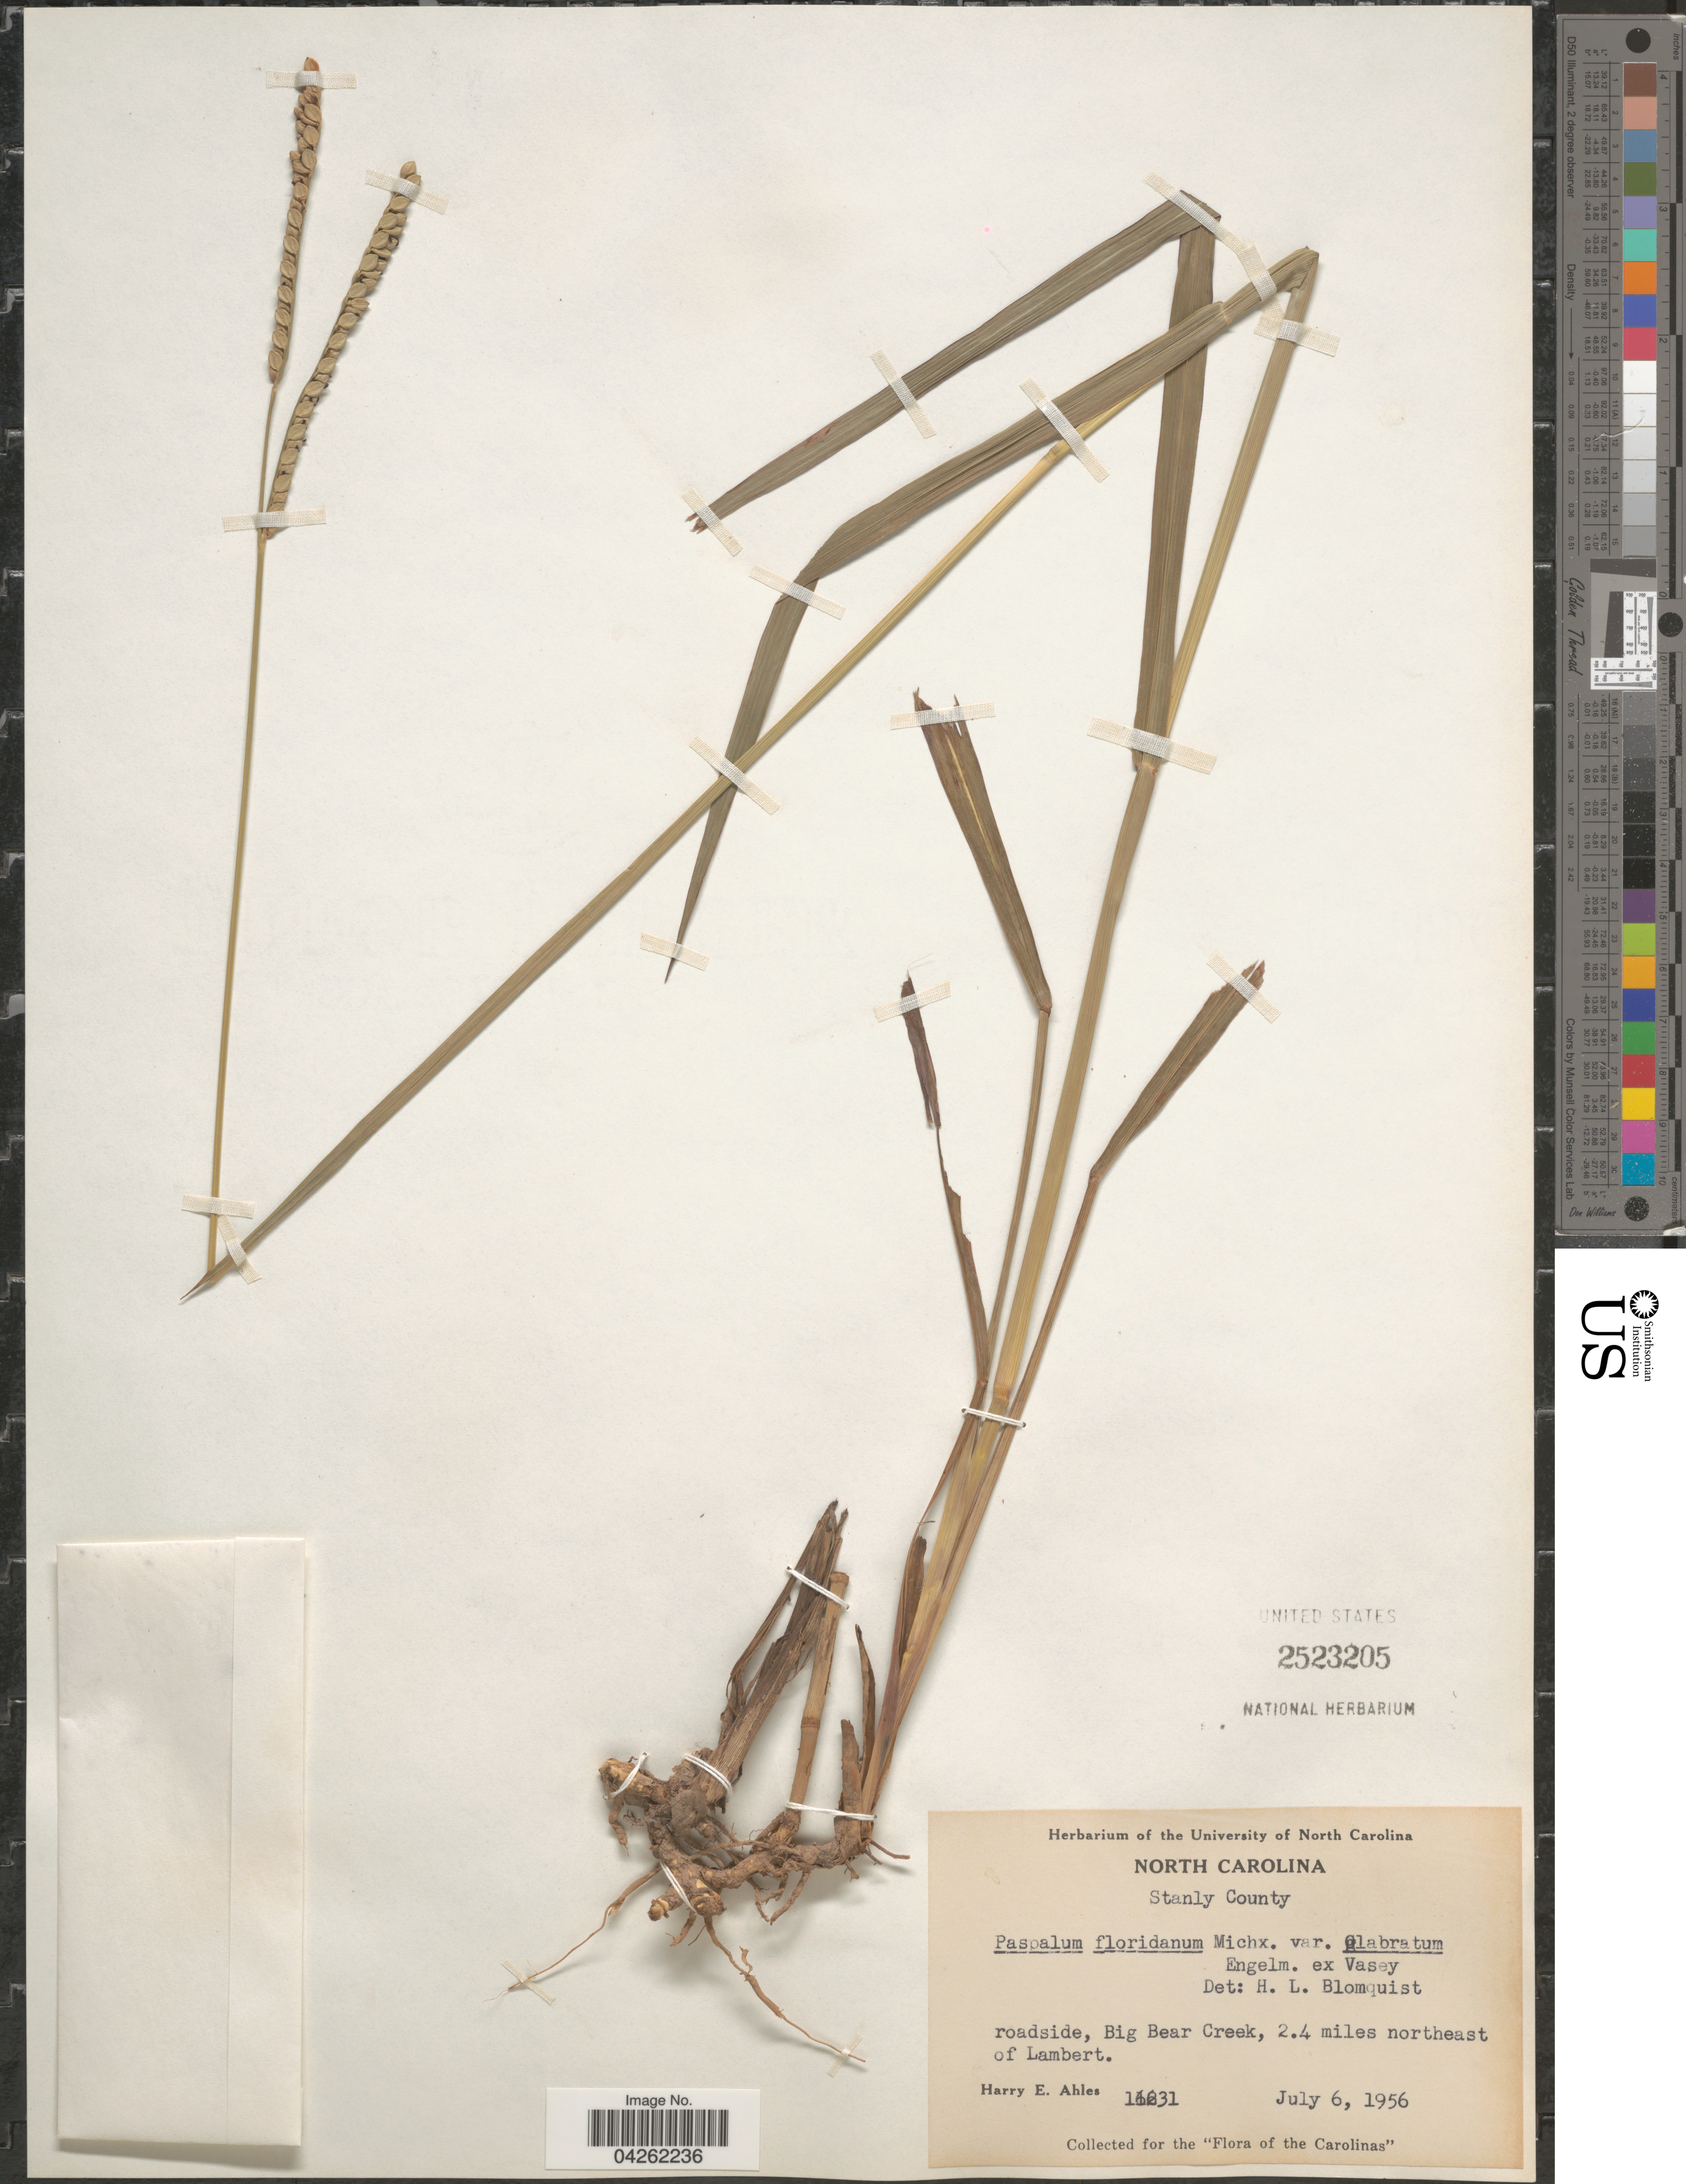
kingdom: Plantae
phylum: Tracheophyta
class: Liliopsida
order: Poales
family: Poaceae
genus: Paspalum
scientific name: Paspalum floridanum var. glabratum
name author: Engelm. ex Vasey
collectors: H. E. Ahles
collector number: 16031*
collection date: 1956-07-06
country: United States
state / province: North Carolina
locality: Stanly County. Roadside, Big Bear Creek, 2.4 miles northeast of Lambert.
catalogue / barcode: US 2523205